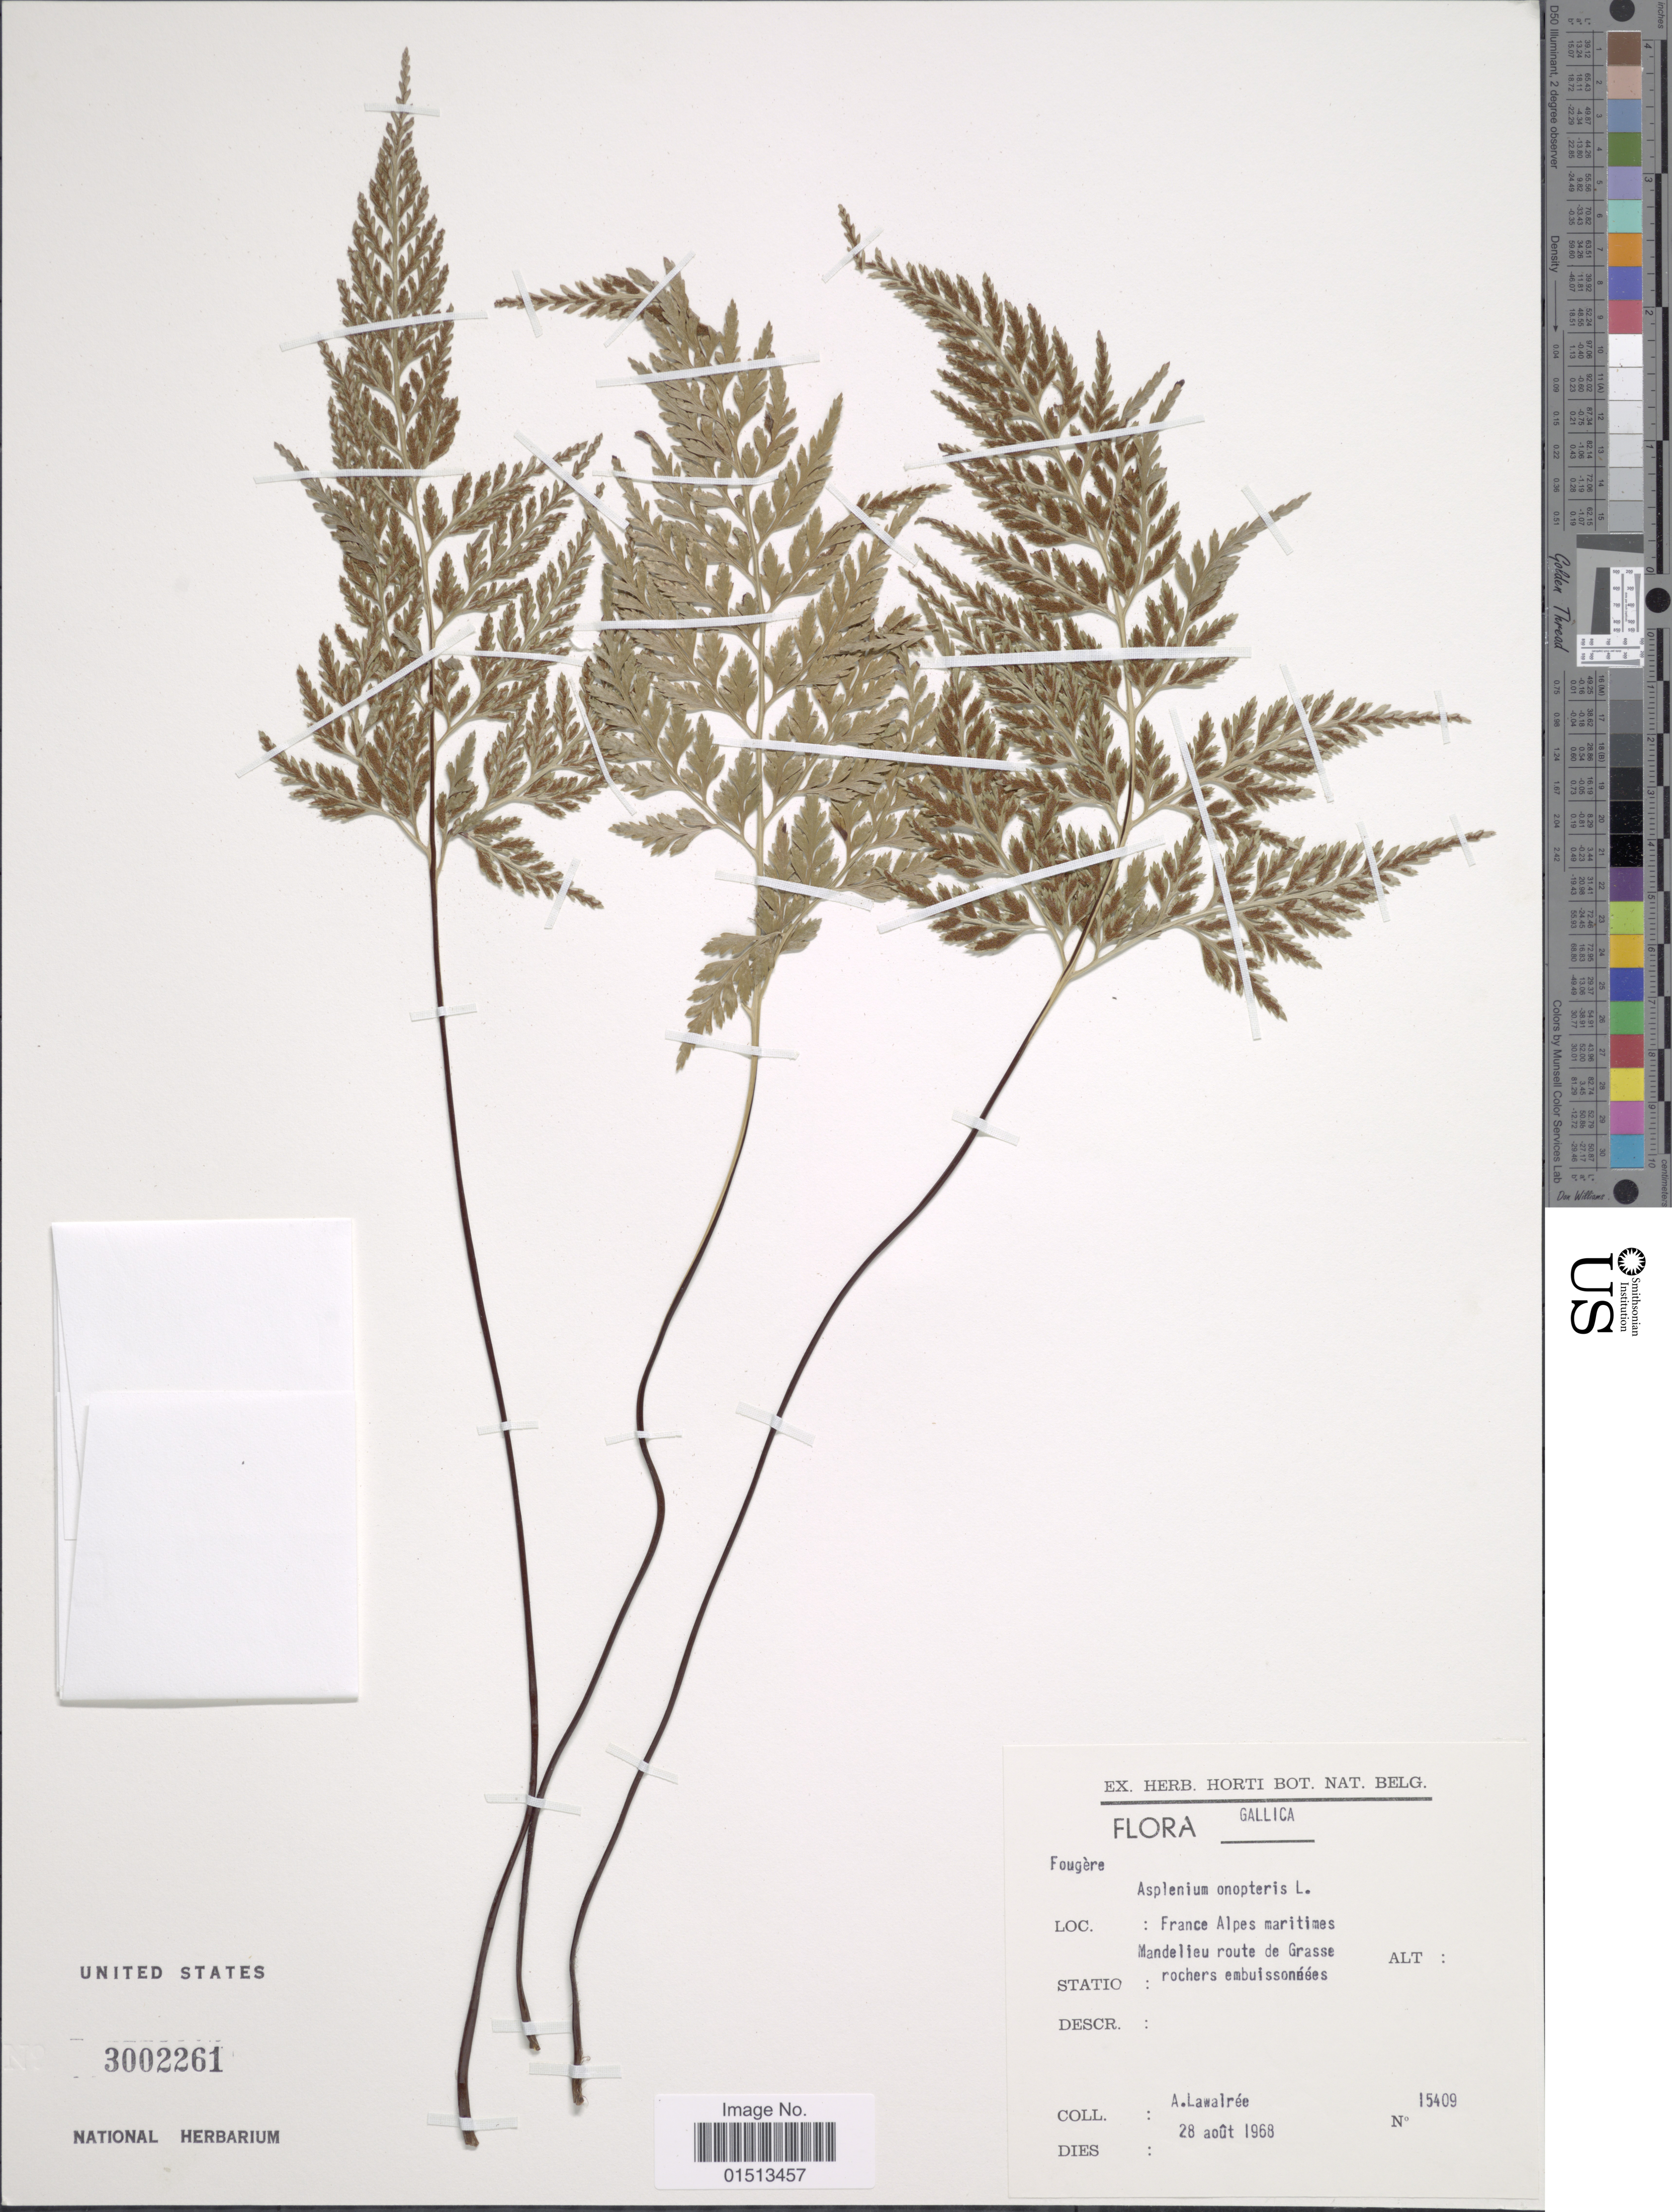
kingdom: Plantae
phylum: Tracheophyta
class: Polypodiopsida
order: Polypodiales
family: Aspleniaceae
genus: Asplenium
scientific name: Asplenium adiantum-nigrum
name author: L.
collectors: A. G. Lawalrée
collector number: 15409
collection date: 1968-08-28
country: France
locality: France Alpes maritimes Mandelieu route de Grasse.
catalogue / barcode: US 3002261